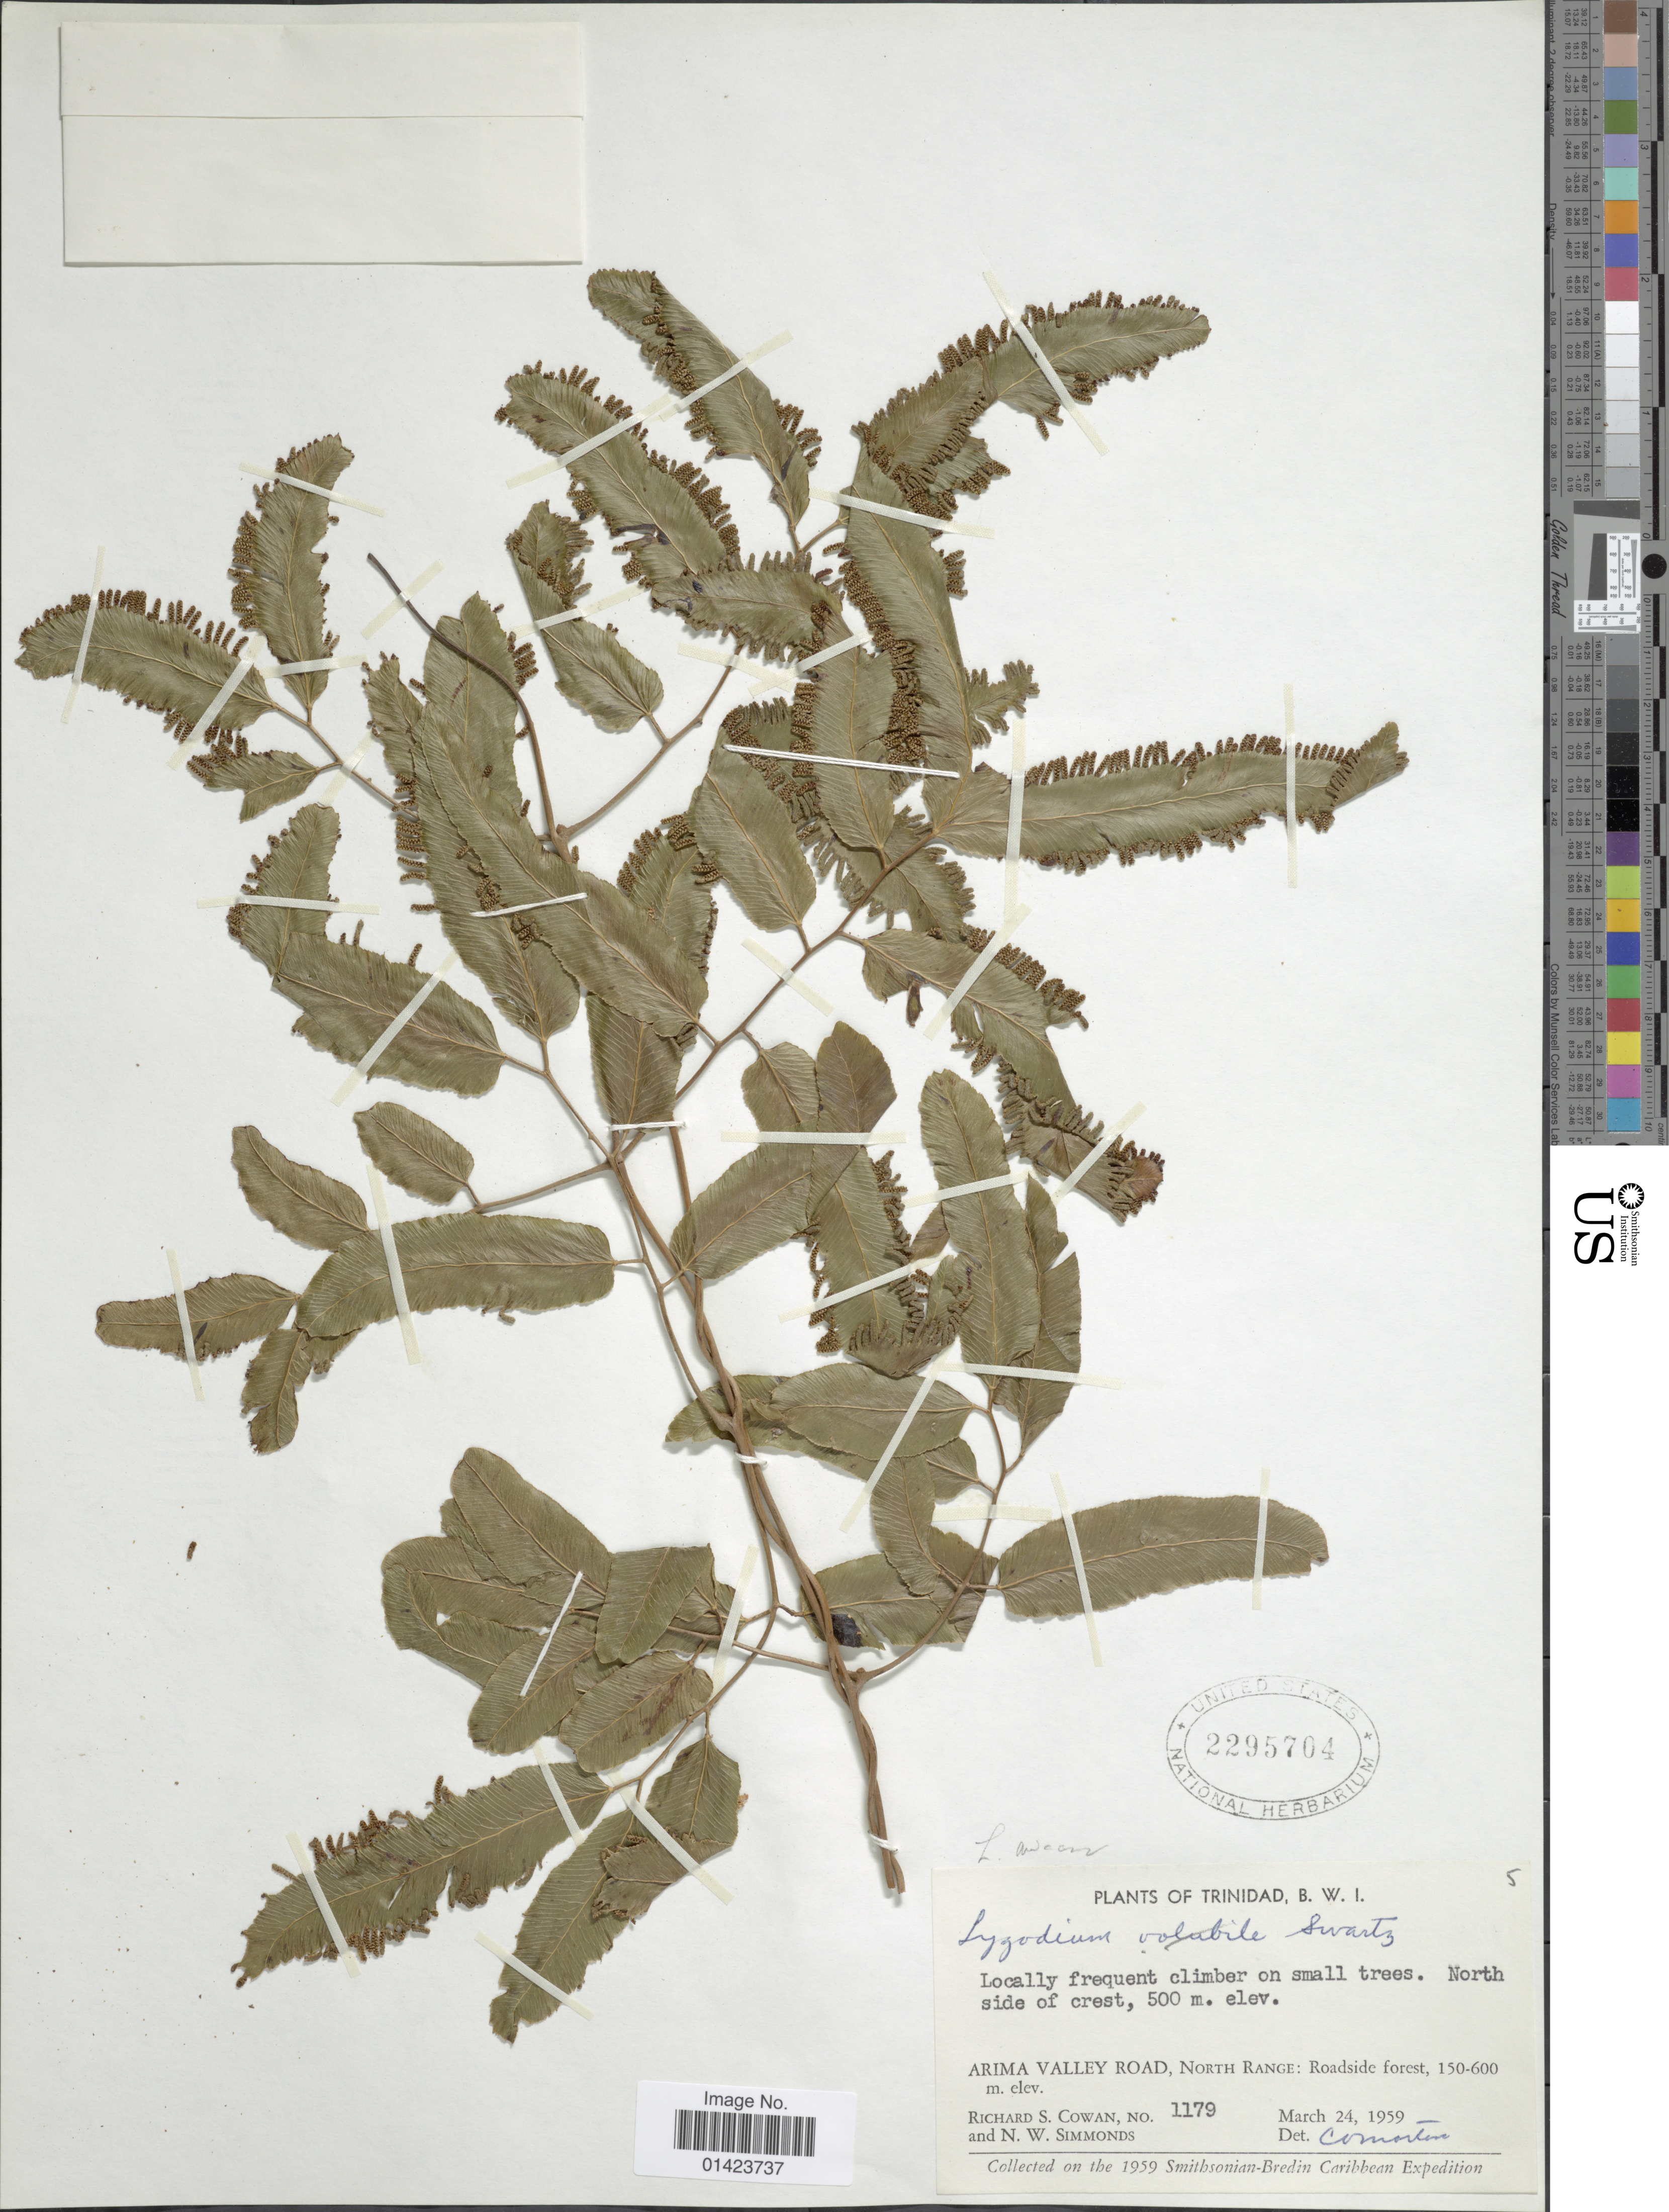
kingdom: Plantae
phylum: Tracheophyta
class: Polypodiopsida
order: Schizaeales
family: Lygodiaceae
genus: Lygodium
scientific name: Lygodium volubile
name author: Sw.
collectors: R. S. Cowan & N. W. Simmonds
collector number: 1179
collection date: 1959-03-24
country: Trinidad and Tobago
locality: Trinidad, B.W.I., Arima Valley road, north range: Roadside forest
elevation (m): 150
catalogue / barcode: US 2295704